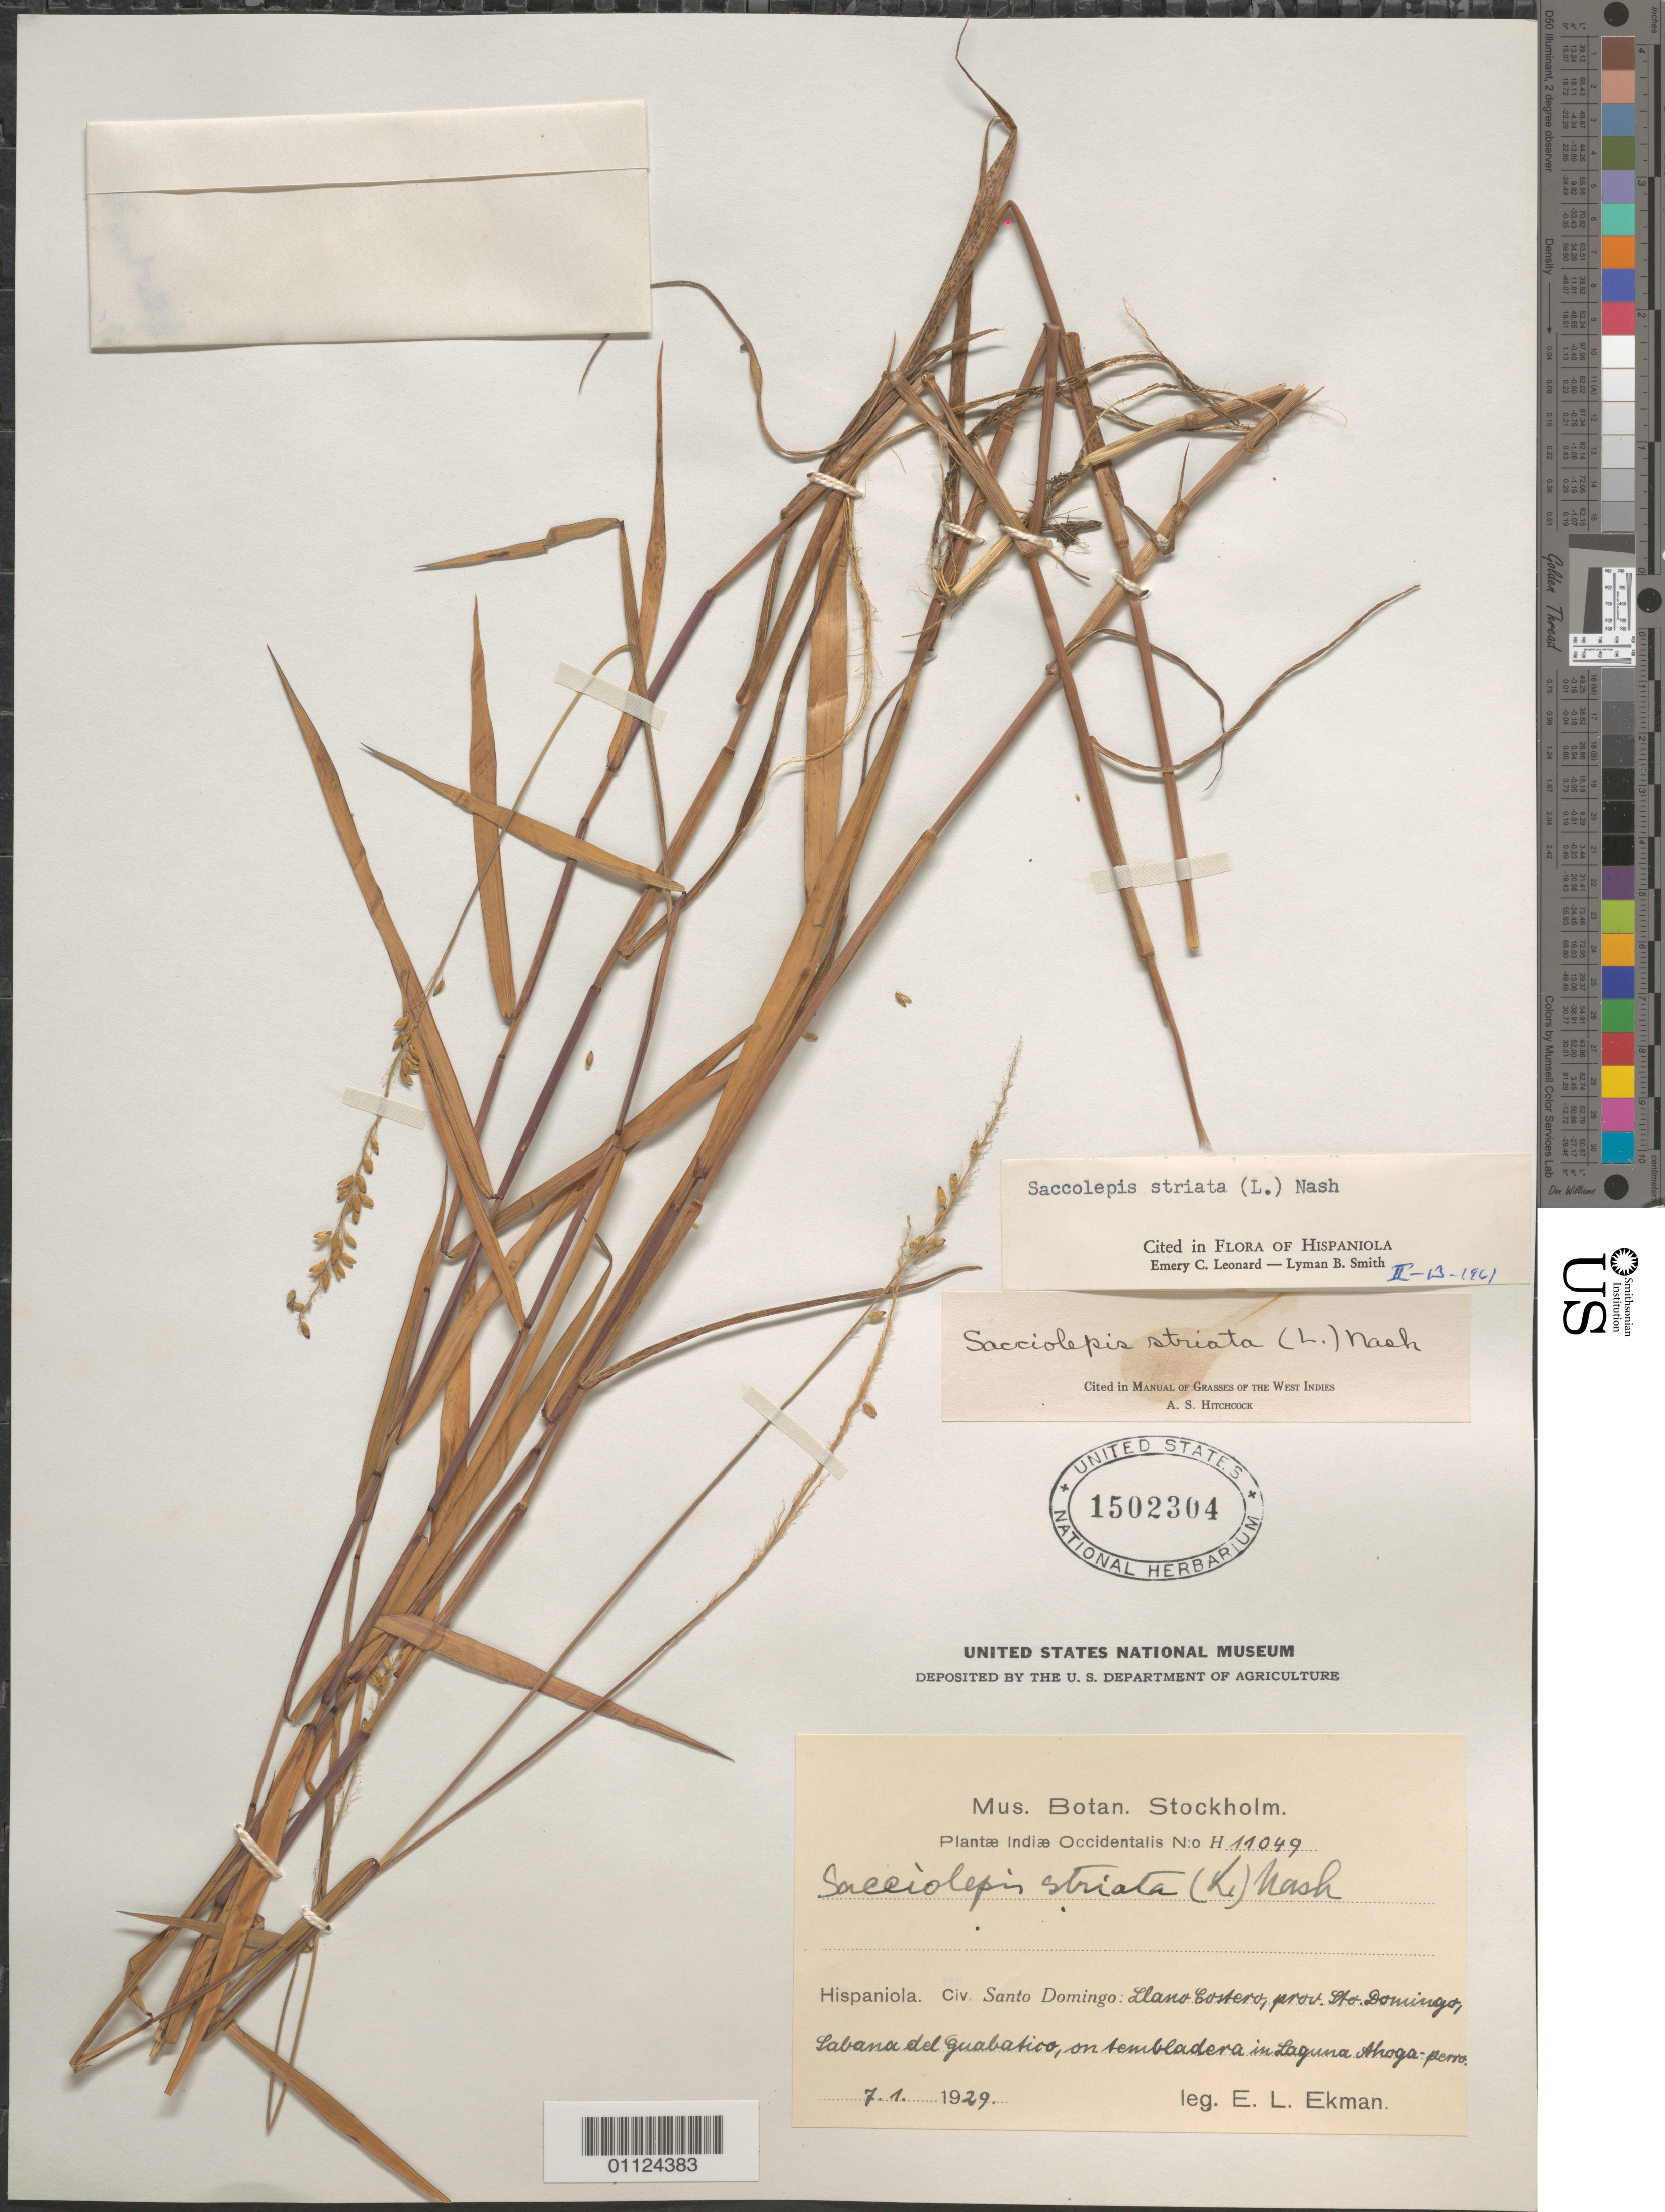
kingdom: Plantae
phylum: Tracheophyta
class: Liliopsida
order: Poales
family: Poaceae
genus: Sacciolepis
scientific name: Sacciolepis striata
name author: (L.) Nash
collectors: E. L. Ekman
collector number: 11049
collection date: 1929-01-07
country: Dominican Republic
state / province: Santo Domingo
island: Hispaniola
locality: Llano Costero, Sabana del Guabatico, Laguna Ahoga-perro.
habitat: In the "tembladeras".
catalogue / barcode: US 1502304